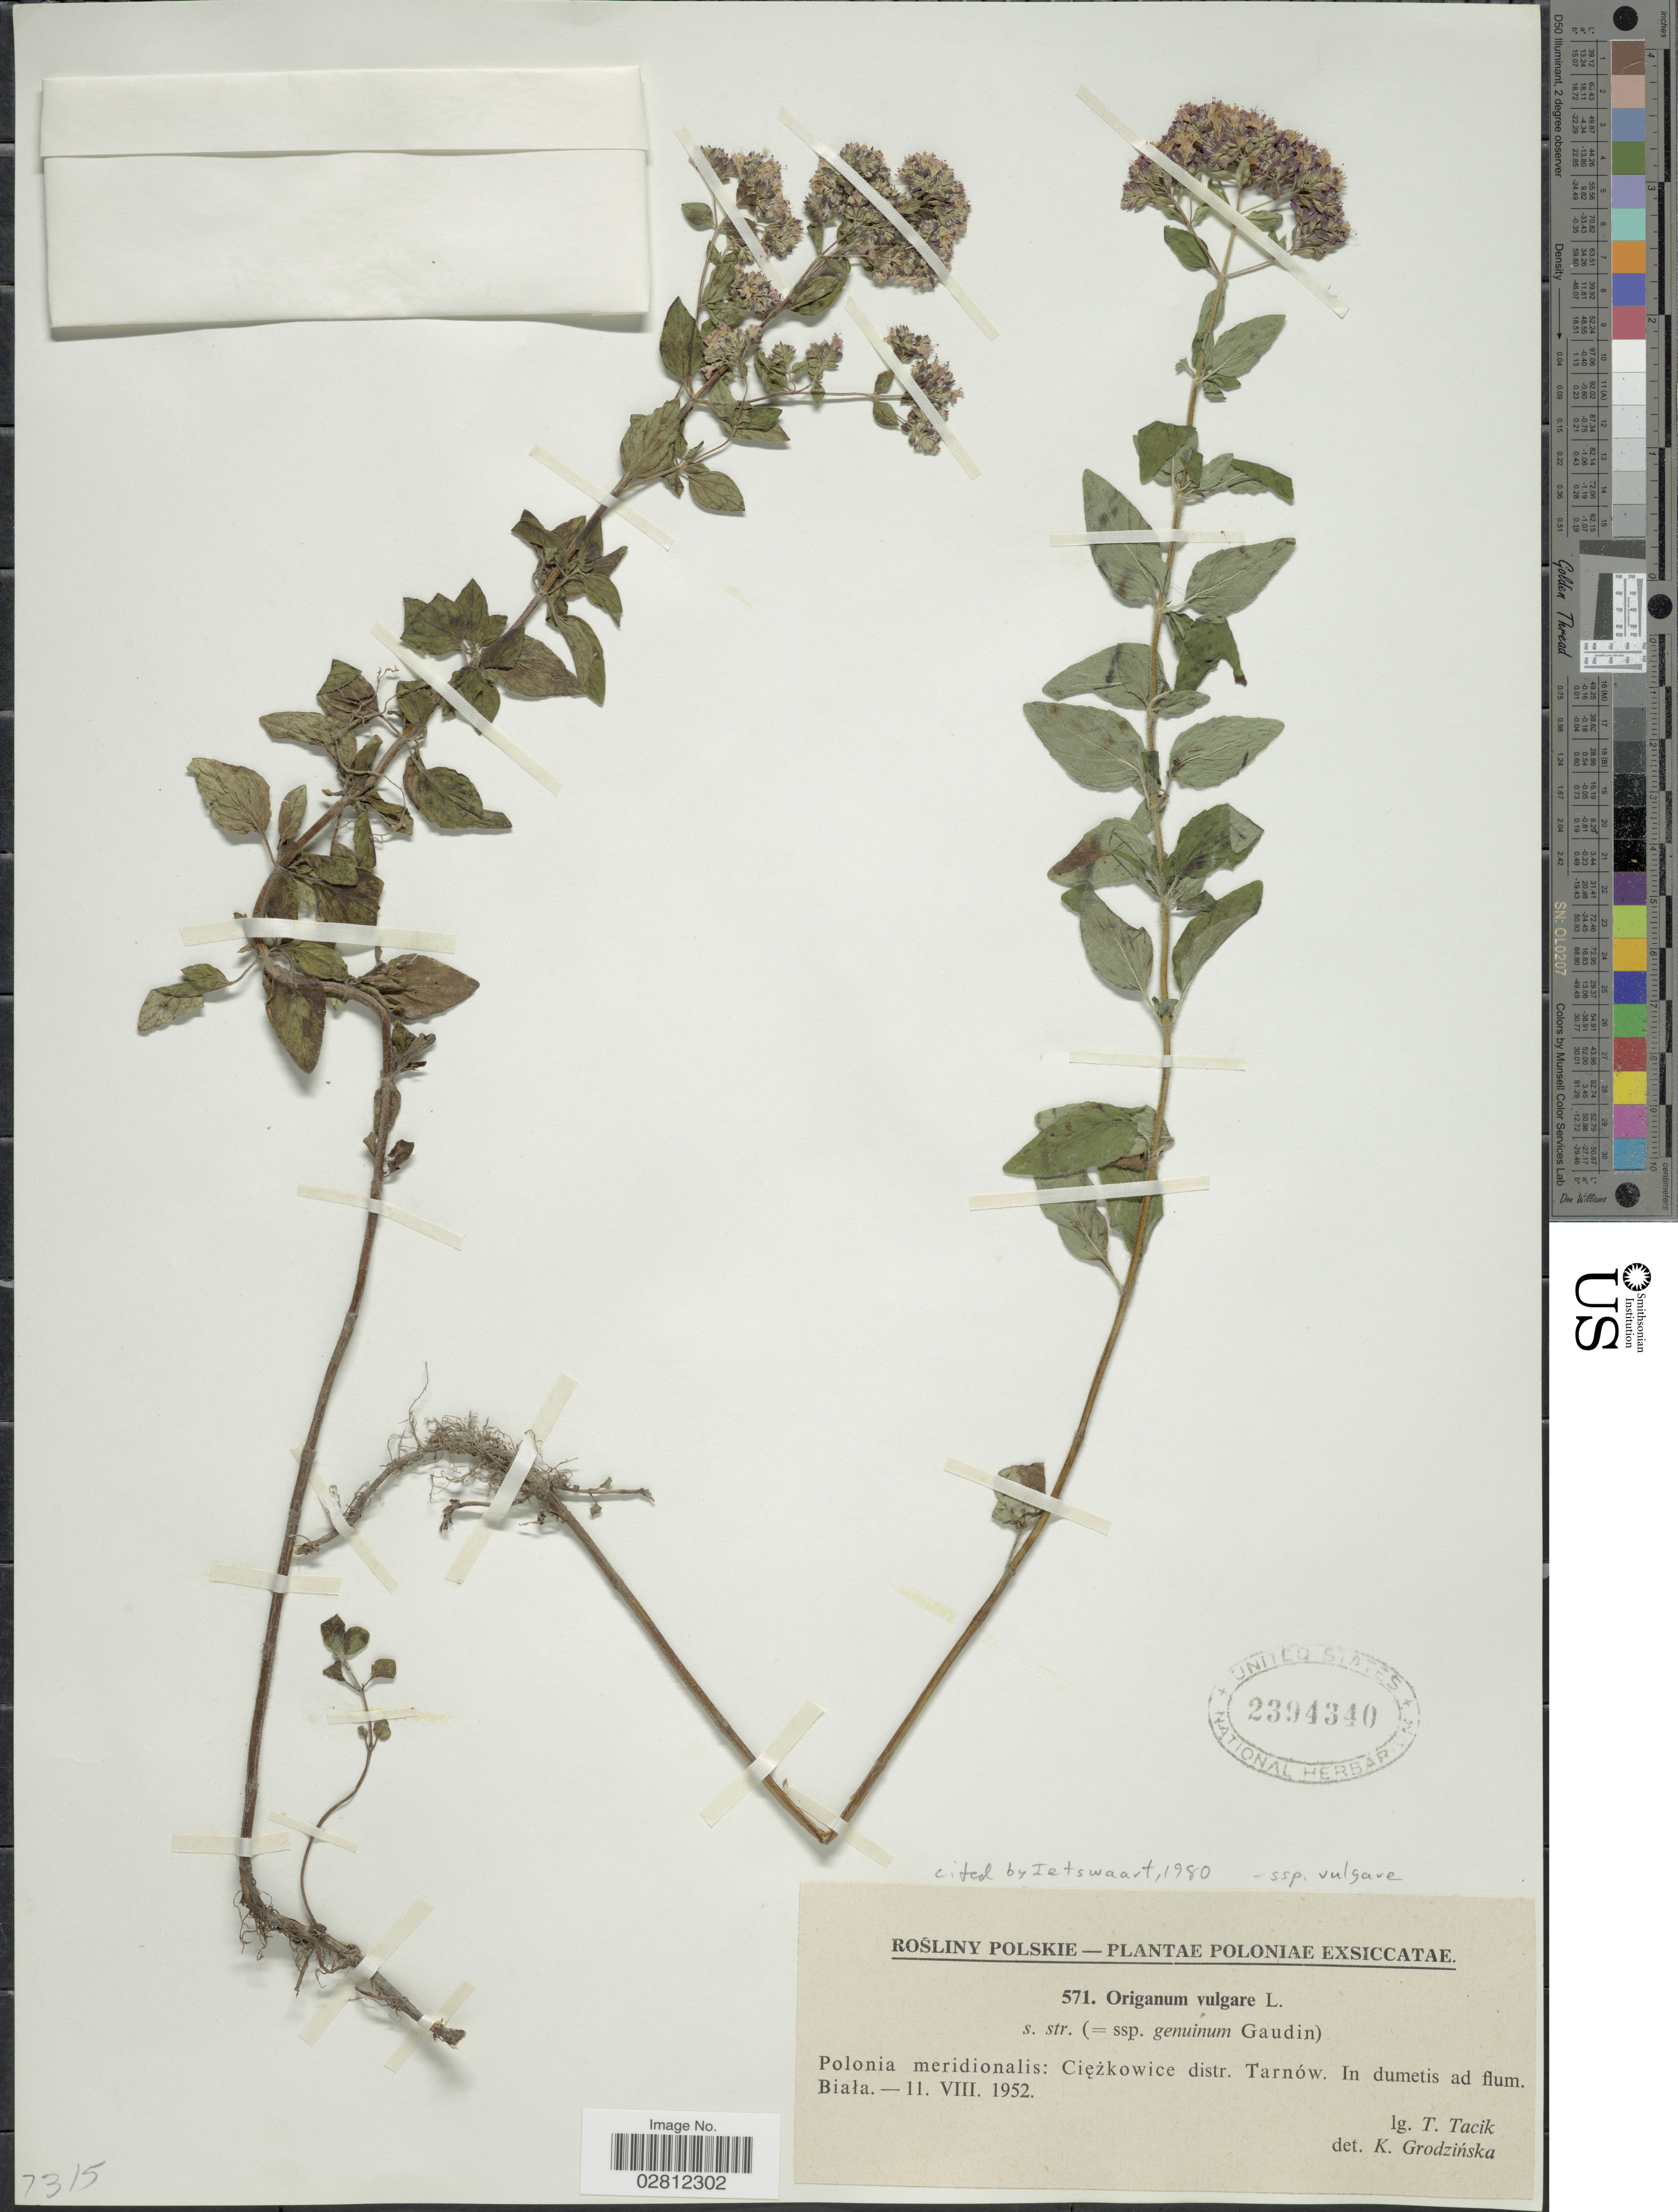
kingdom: Plantae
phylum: Tracheophyta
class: Magnoliopsida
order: Lamiales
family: Lamiaceae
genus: Origanum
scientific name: Origanum vulgare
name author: L.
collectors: T. Tacik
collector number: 571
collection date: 1952-08-11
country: Poland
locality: Polonia meridionalis, Ciezkowice distr. Tarnów, In dumetis ad flum. Biala.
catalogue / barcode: US 2394340